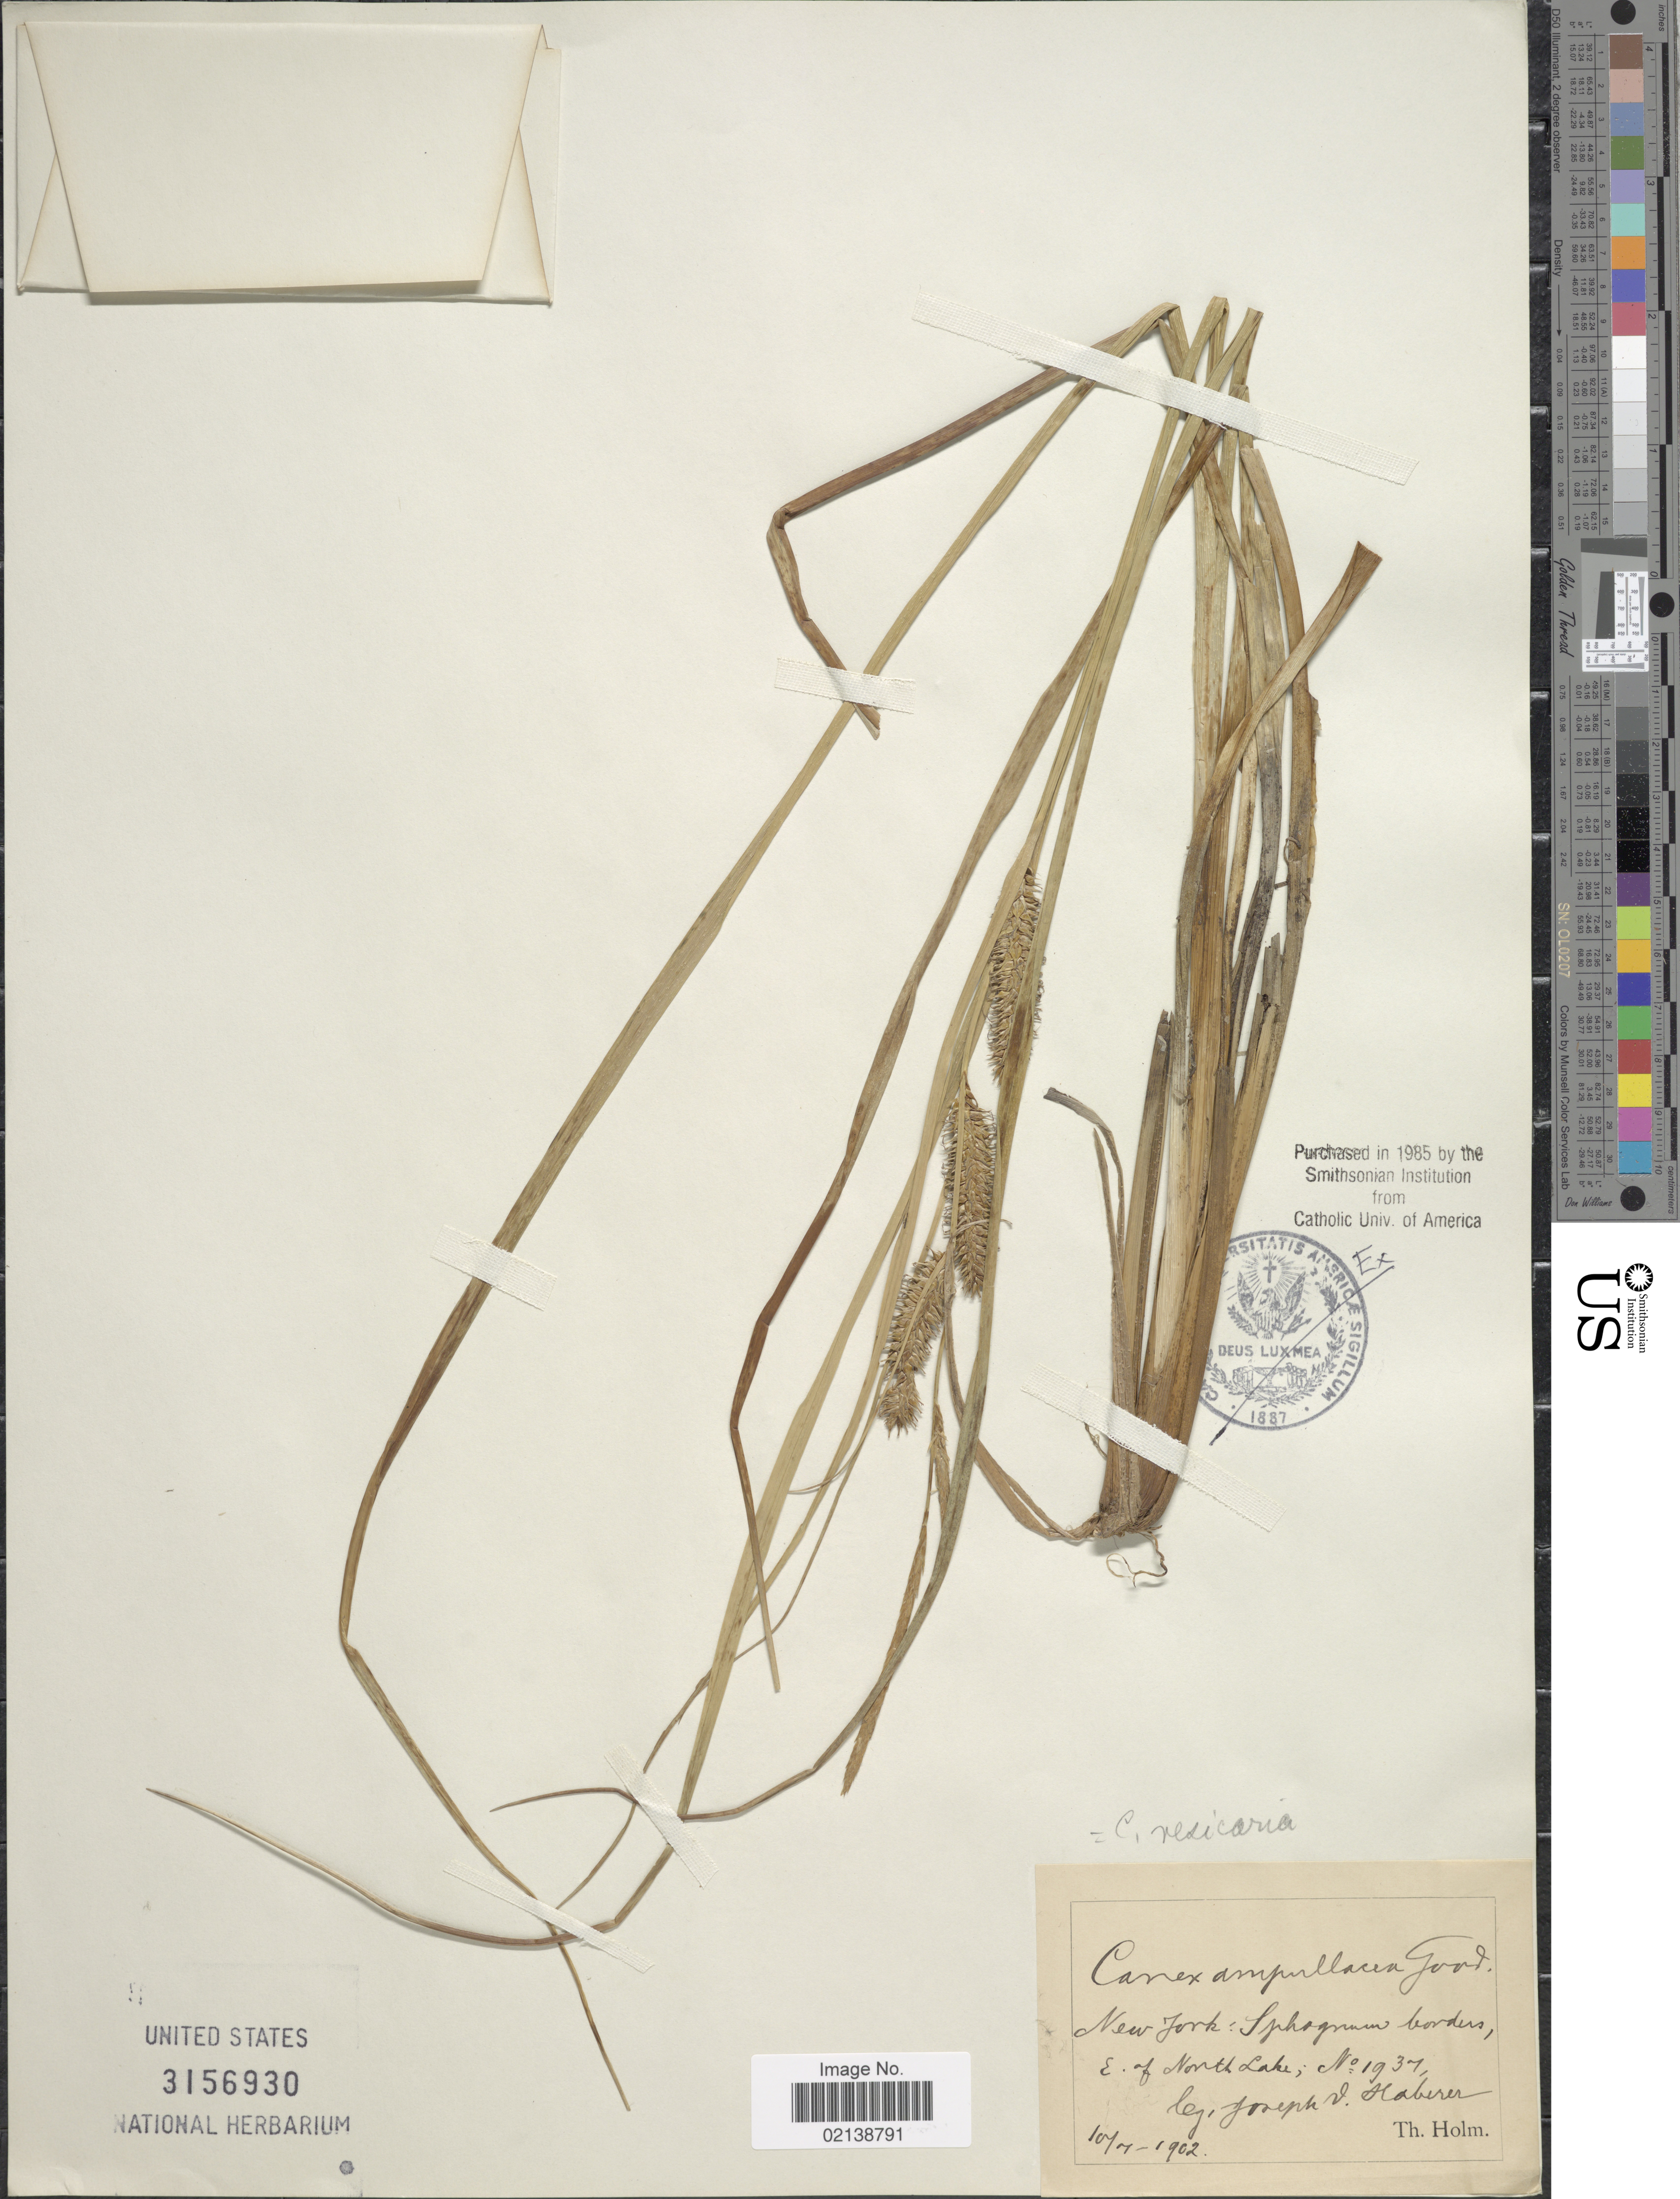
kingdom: Plantae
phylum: Tracheophyta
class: Liliopsida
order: Poales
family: Cyperaceae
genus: Carex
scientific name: Carex vesicaria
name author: L.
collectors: J. V. Haberer & T. Holm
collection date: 1902-07-10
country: United States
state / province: New York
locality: Sphagnum borders, E. of North Lake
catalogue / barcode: US 3156930